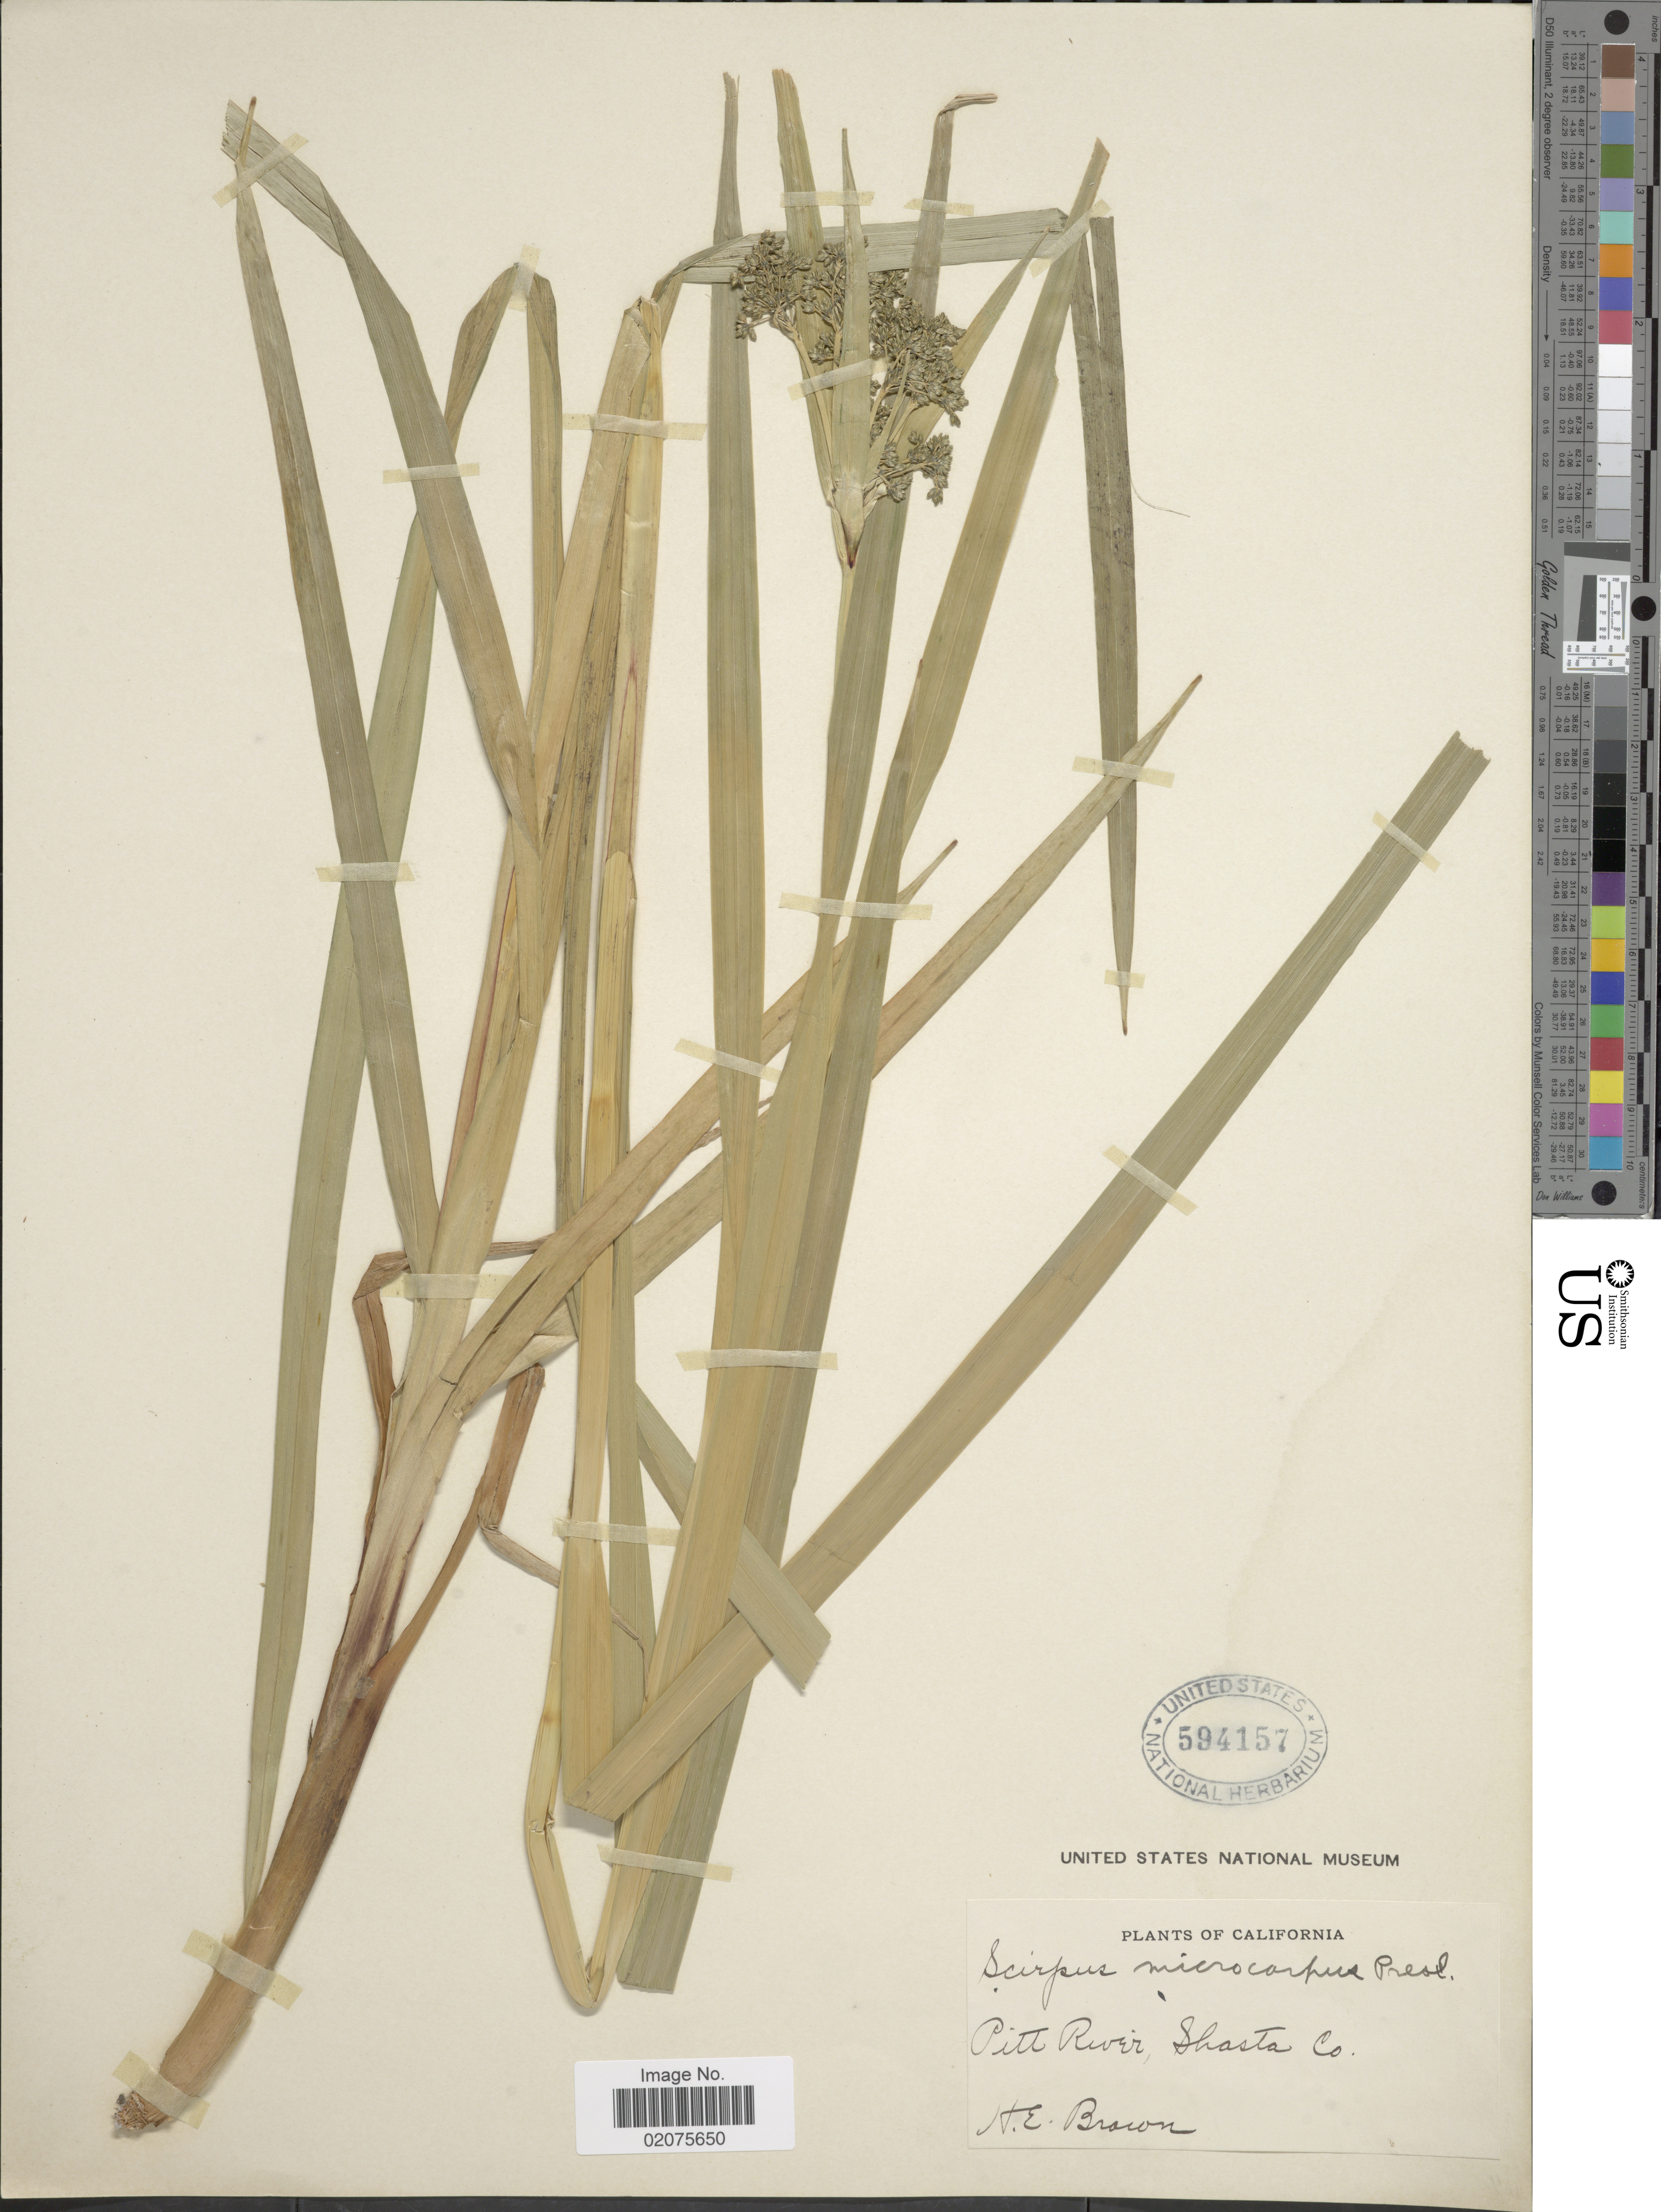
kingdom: Plantae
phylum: Tracheophyta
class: Liliopsida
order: Poales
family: Cyperaceae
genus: Scirpus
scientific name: Scirpus microcarpus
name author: J. Presl & C. Presl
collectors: H. E. Brown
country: United States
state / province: California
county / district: Shasta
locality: Pitt River, Shasta Co.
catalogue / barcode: US 594157